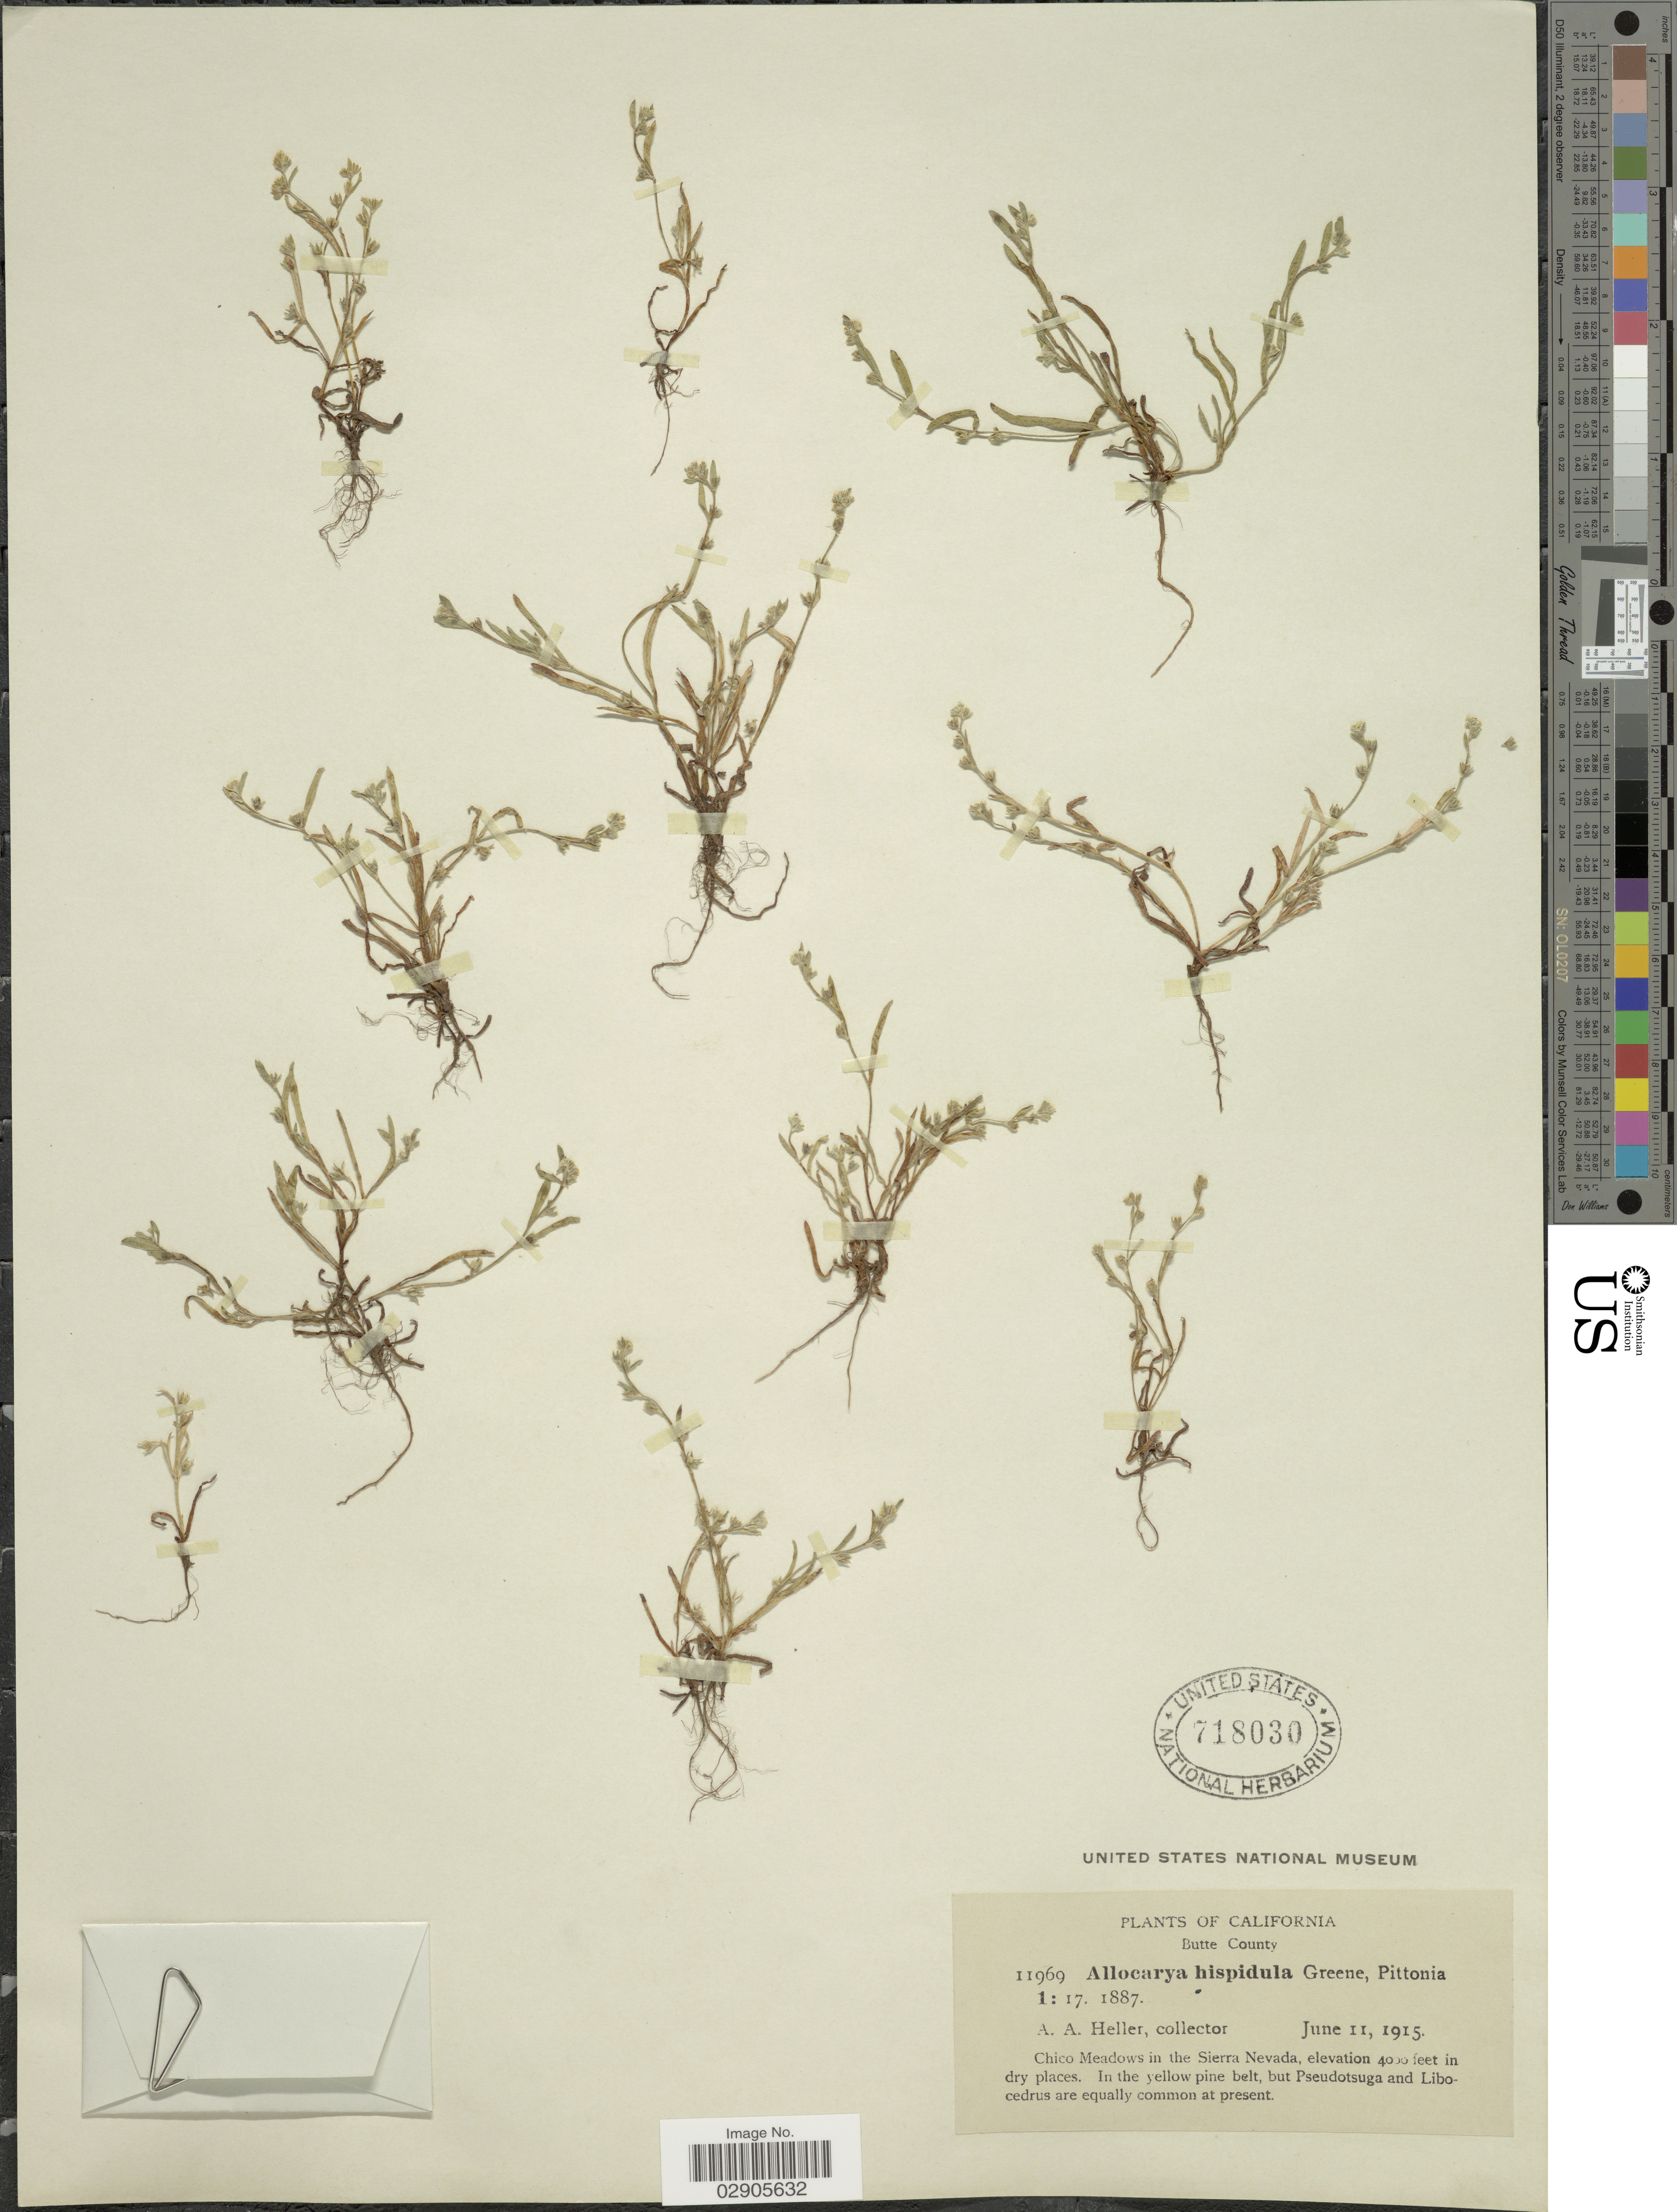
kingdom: Plantae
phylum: Tracheophyta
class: Magnoliopsida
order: Boraginales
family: Boraginaceae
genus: Plagiobothrys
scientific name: Plagiobothrys hispidulus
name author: (Greene) I.M. Johnst.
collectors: A. A. Heller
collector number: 11969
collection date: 1915-06-11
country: United States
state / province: California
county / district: Butte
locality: Butte County. Chico Meadows in the Sierra Nevada.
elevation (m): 1219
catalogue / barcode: US 718030